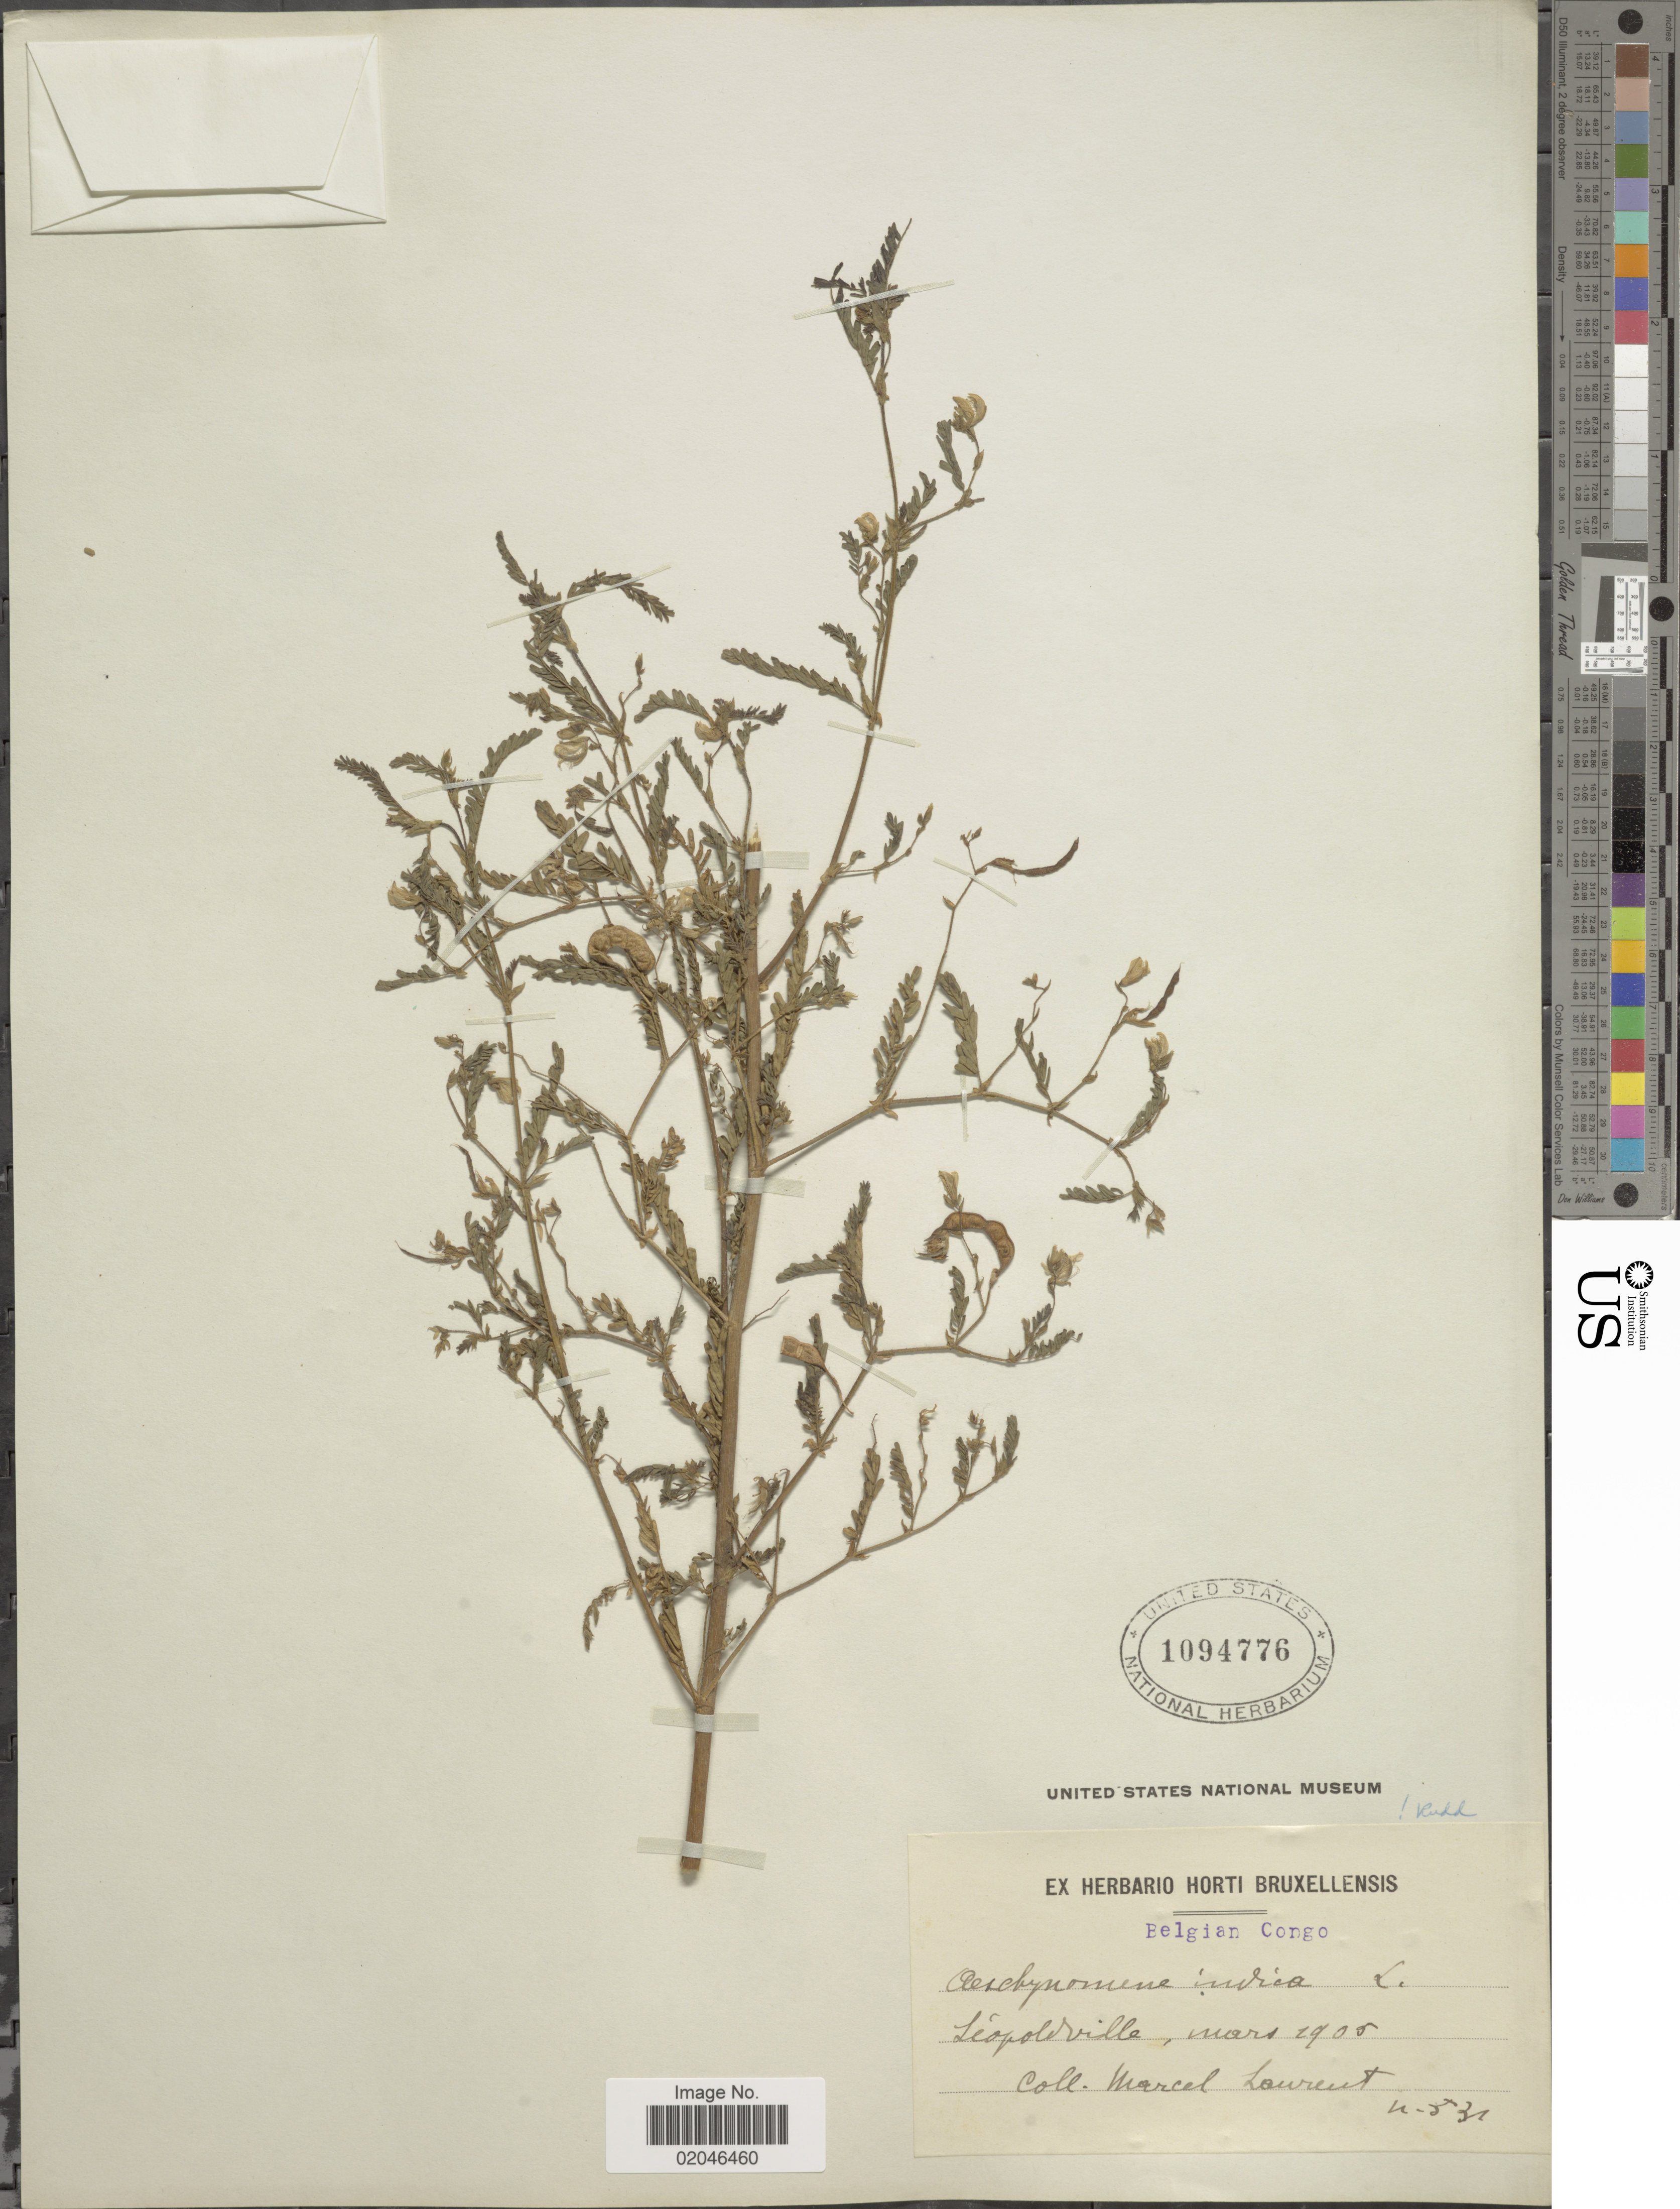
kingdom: Plantae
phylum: Tracheophyta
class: Magnoliopsida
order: Fabales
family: Fabaceae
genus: Aeschynomene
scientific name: Aeschynomene indica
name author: L.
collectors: M. Loureut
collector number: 531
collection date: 1905-03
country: Congo, Democratic Republic of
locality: Leopoldville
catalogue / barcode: US 1094776